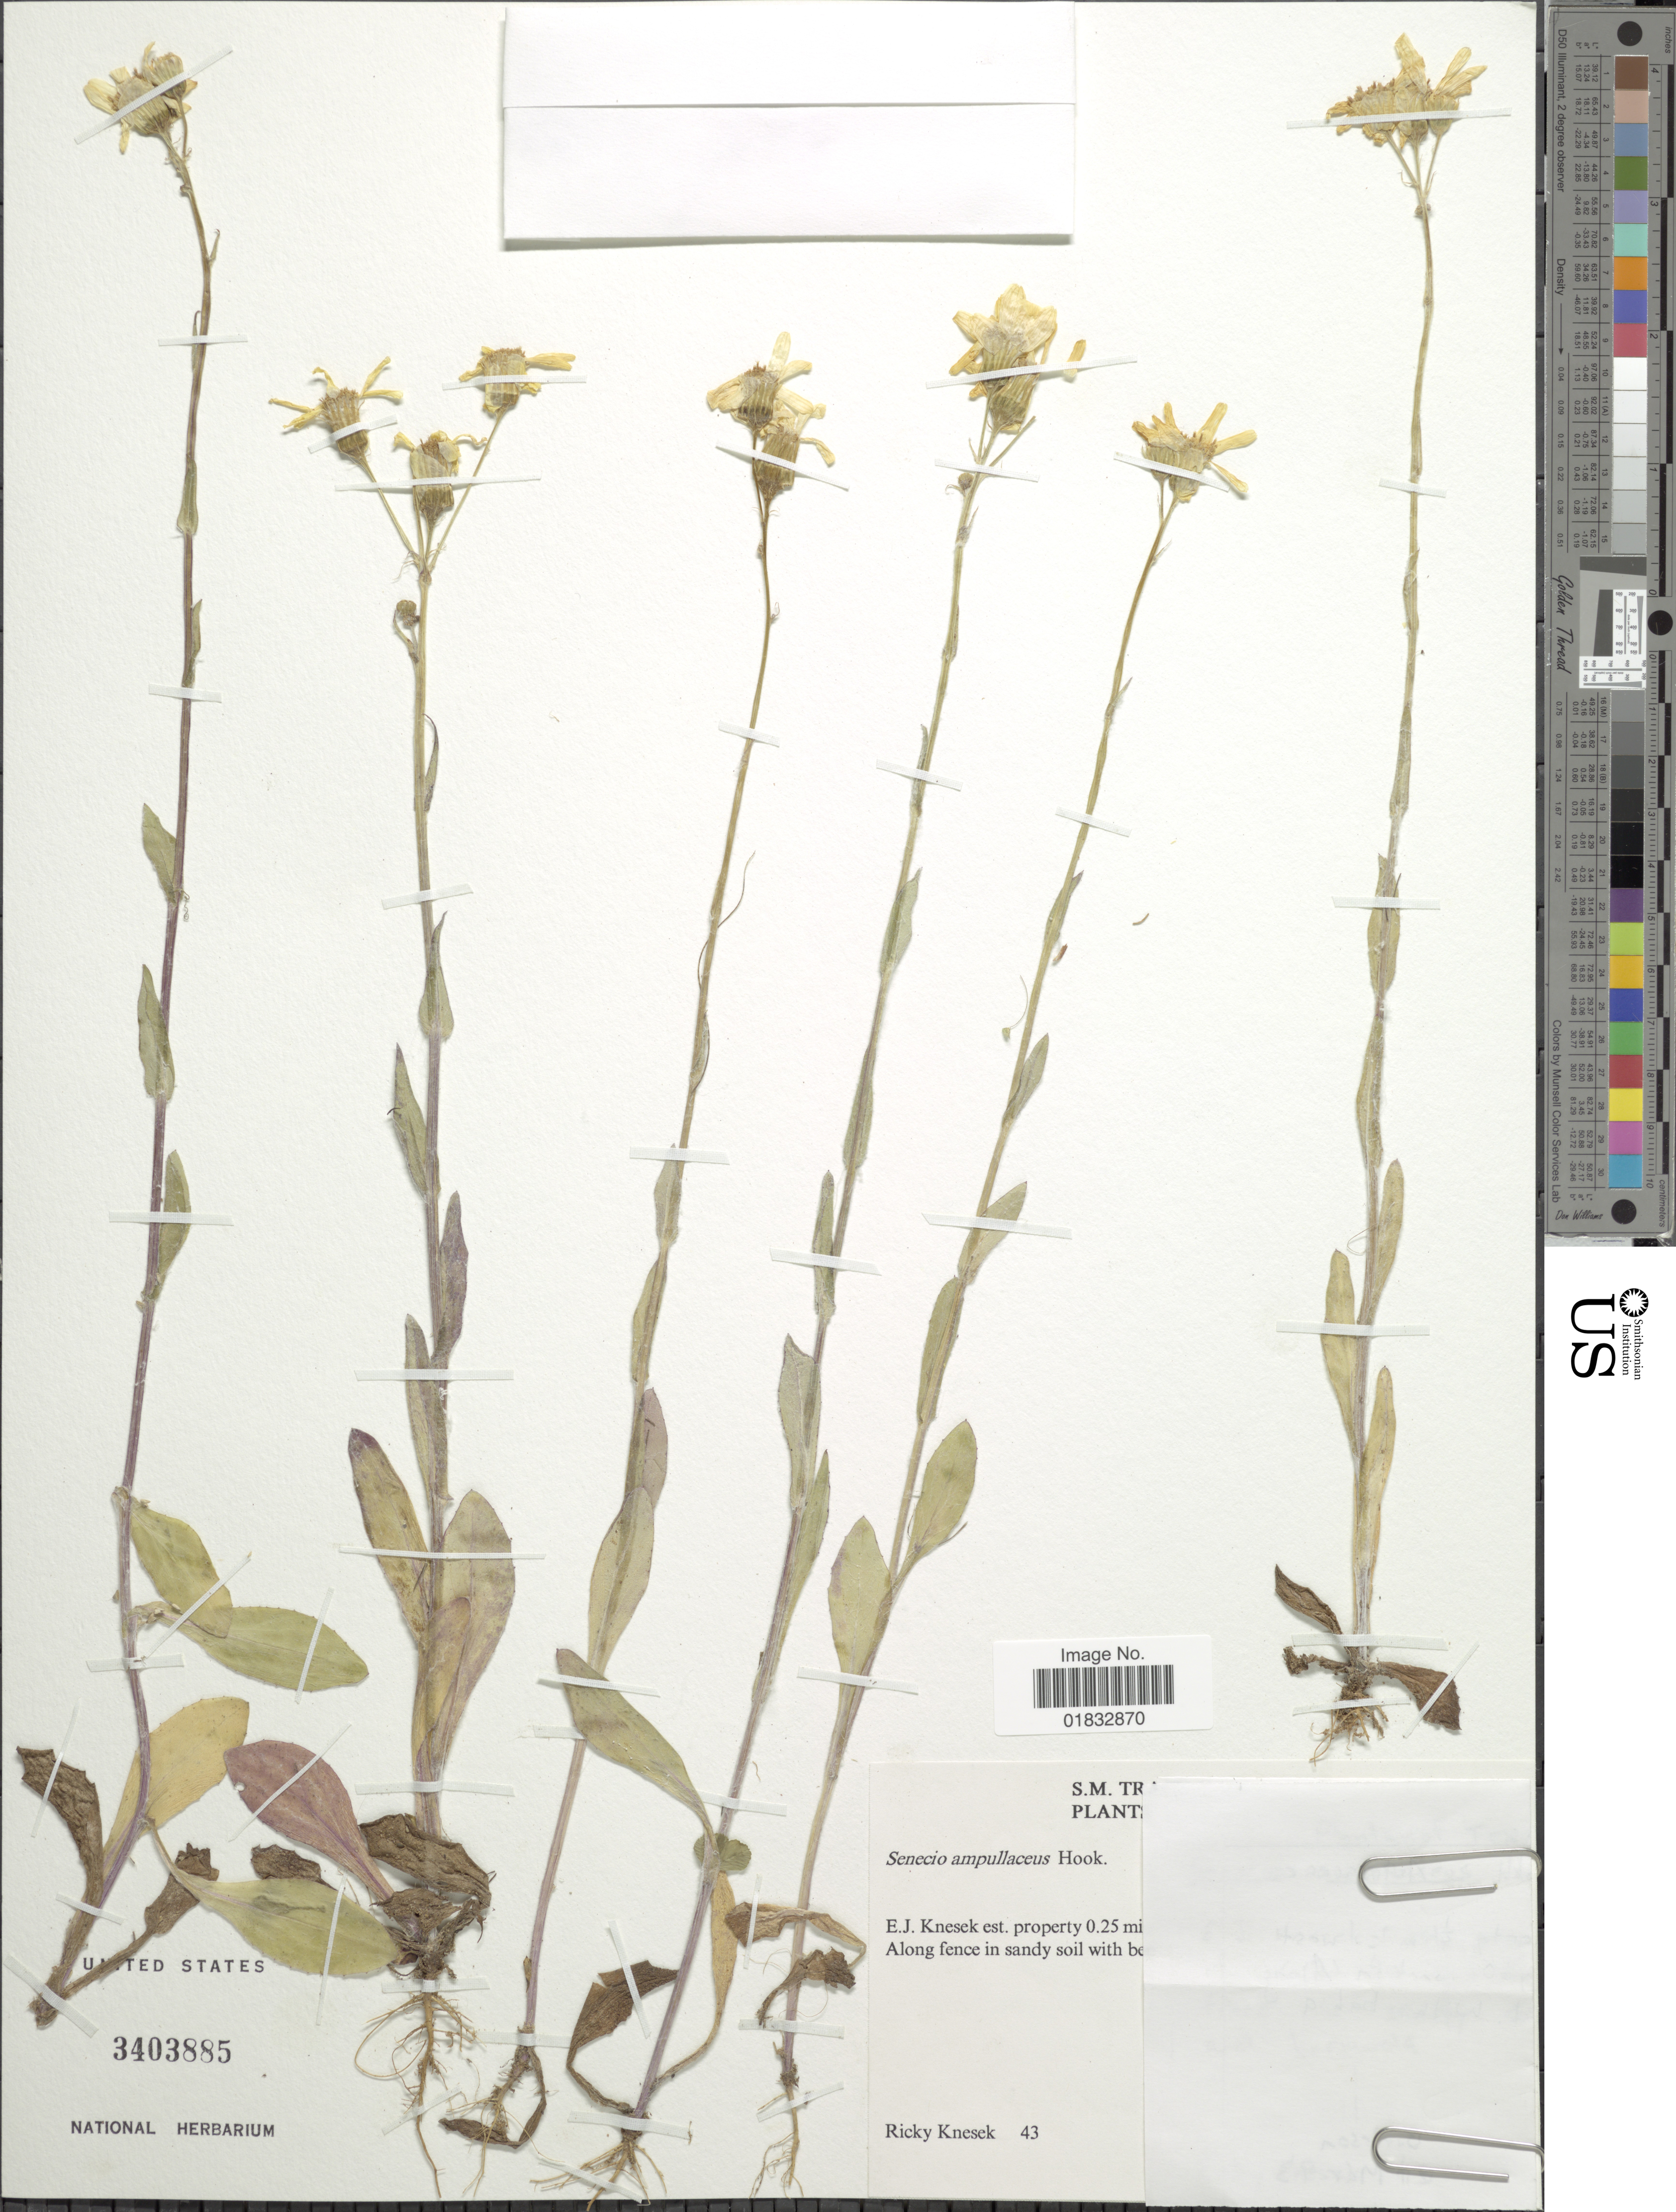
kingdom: Plantae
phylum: Tracheophyta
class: Magnoliopsida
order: Asterales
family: Asteraceae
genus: Senecio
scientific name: Senecio ampullaceus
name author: Hook.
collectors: R. Knesek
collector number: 43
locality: Along fence in sandy soil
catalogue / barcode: US 3403885